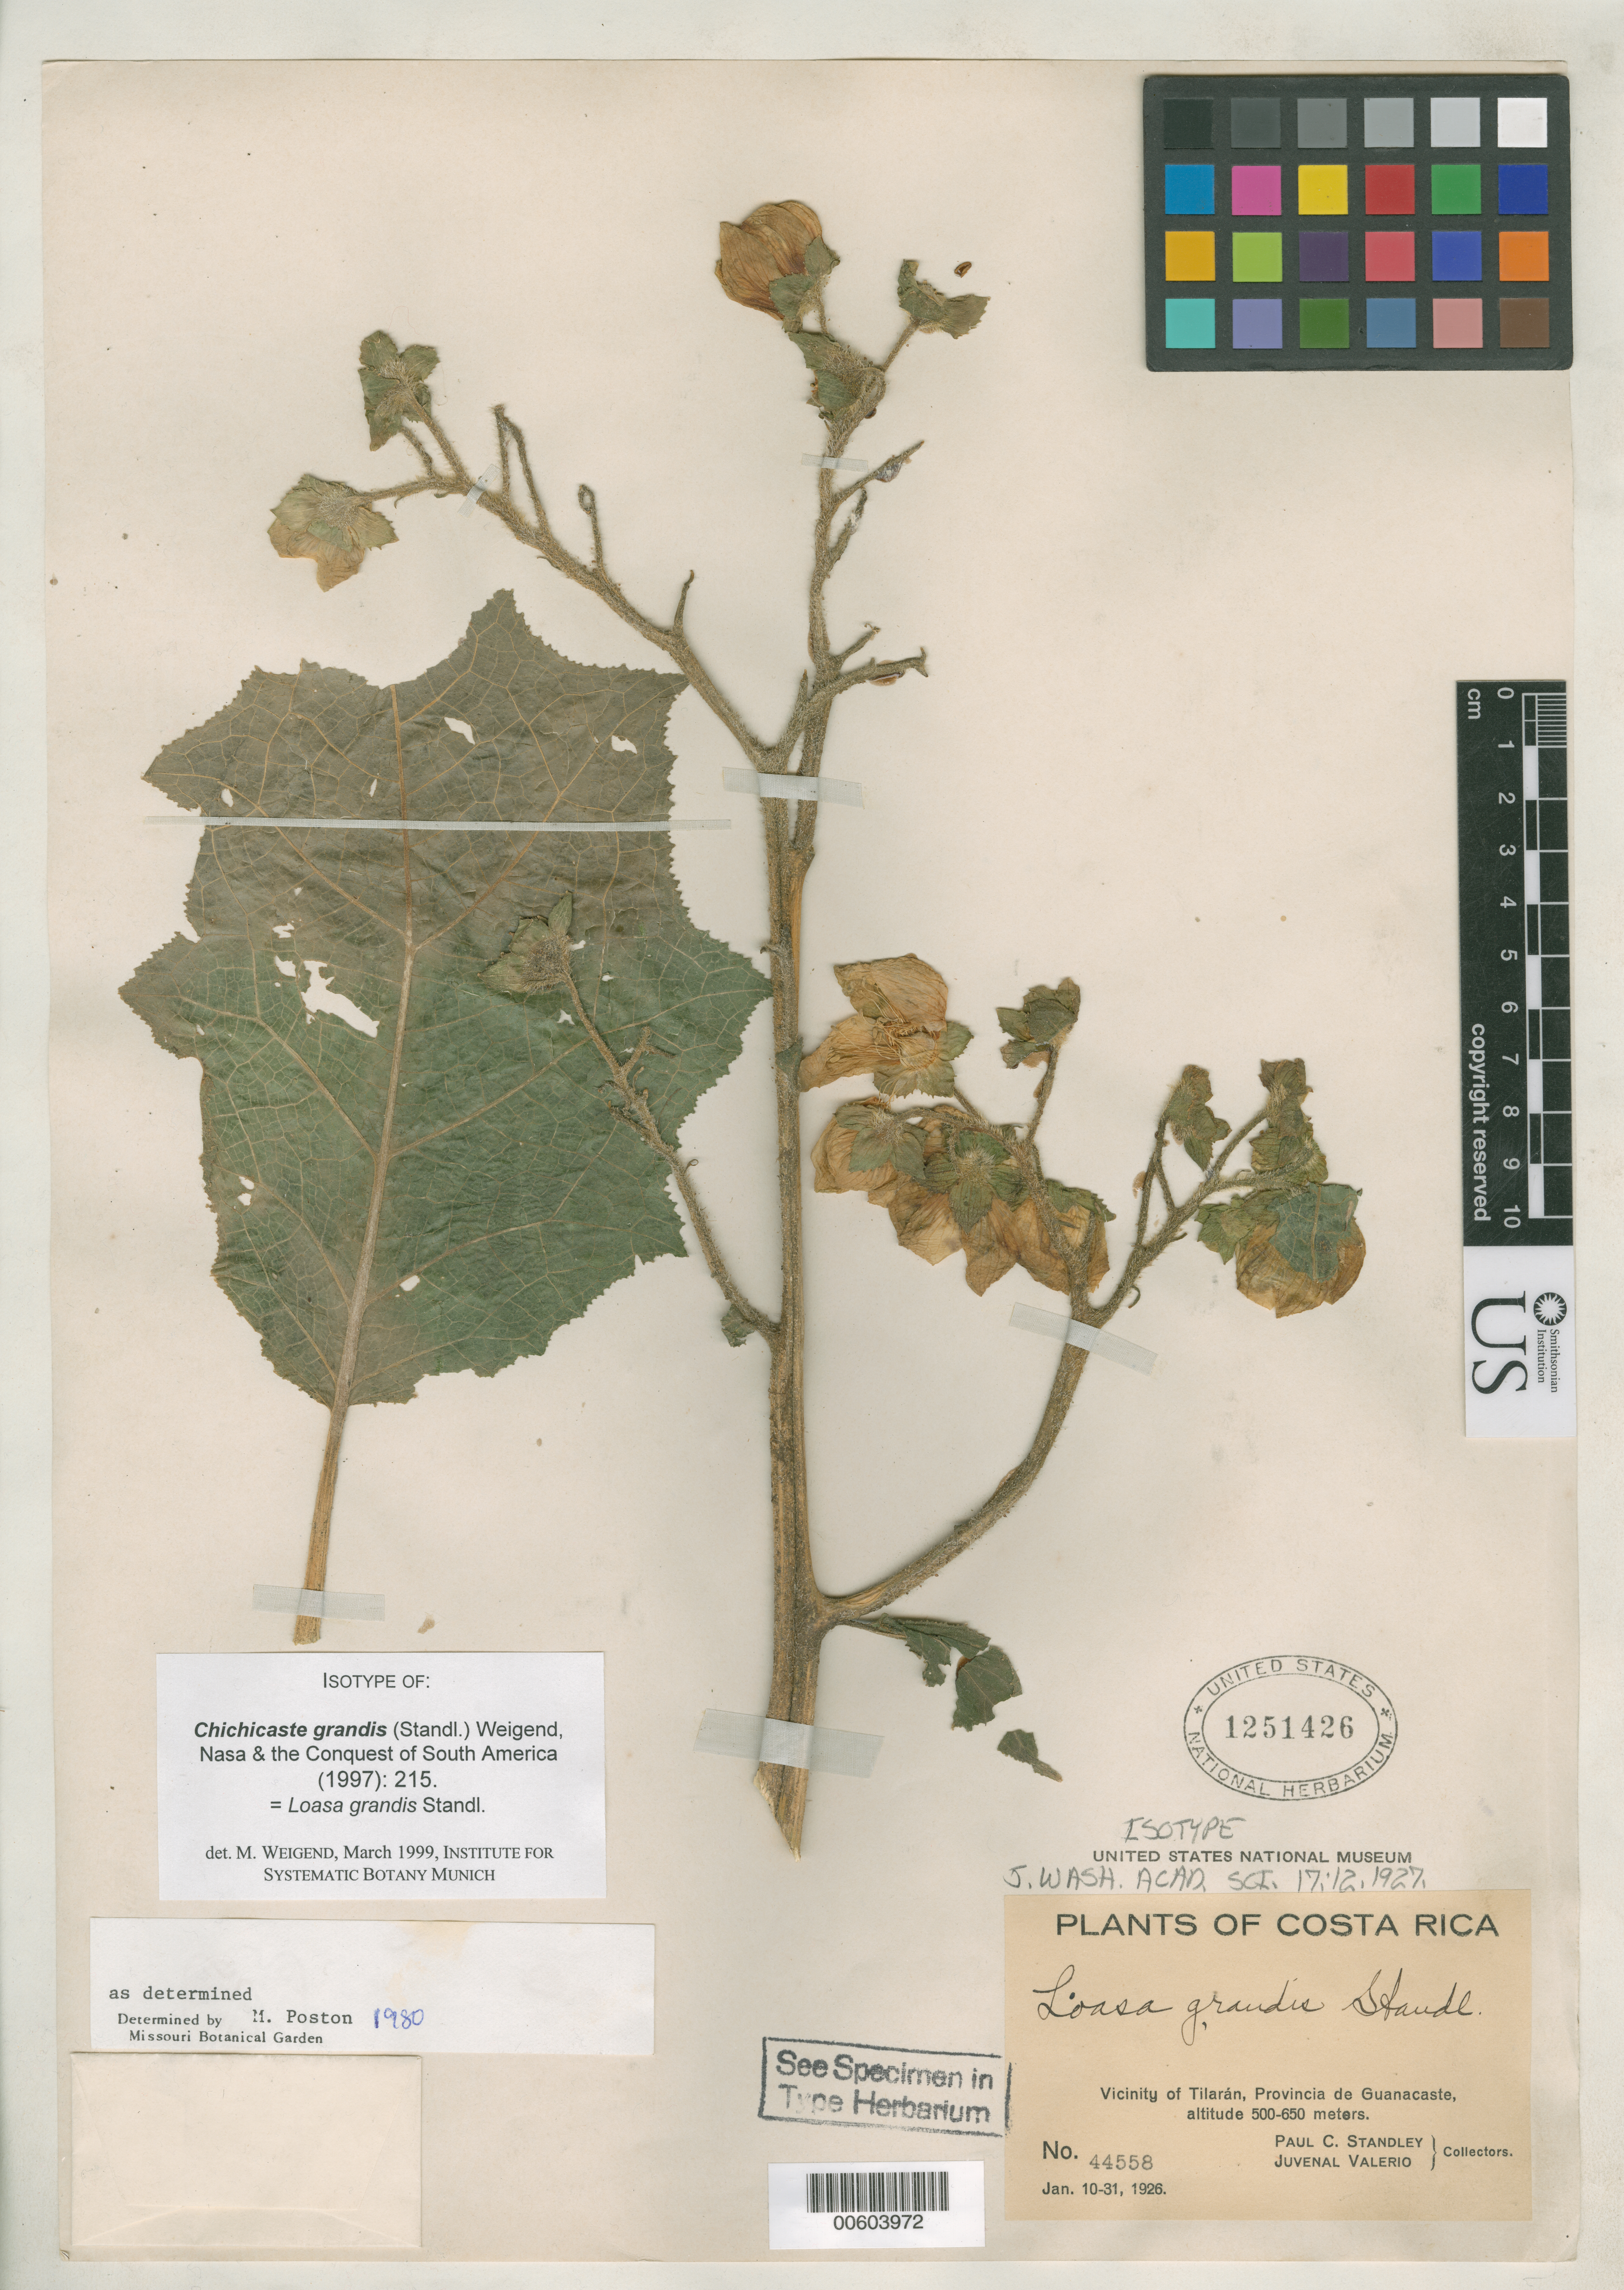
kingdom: Plantae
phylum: Tracheophyta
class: Magnoliopsida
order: Cornales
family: Loasaceae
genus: Loasa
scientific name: Loasa grandis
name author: Standl.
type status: Isotype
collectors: P. C. Standley & J. Valerio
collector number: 44558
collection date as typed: Jan. 10-31, 1926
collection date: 1926-01-10/1926-01-31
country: Costa Rica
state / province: Guanacaste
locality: Vicinity of Tilarán, Provincia de Guanacaste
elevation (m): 500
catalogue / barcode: US 1251426